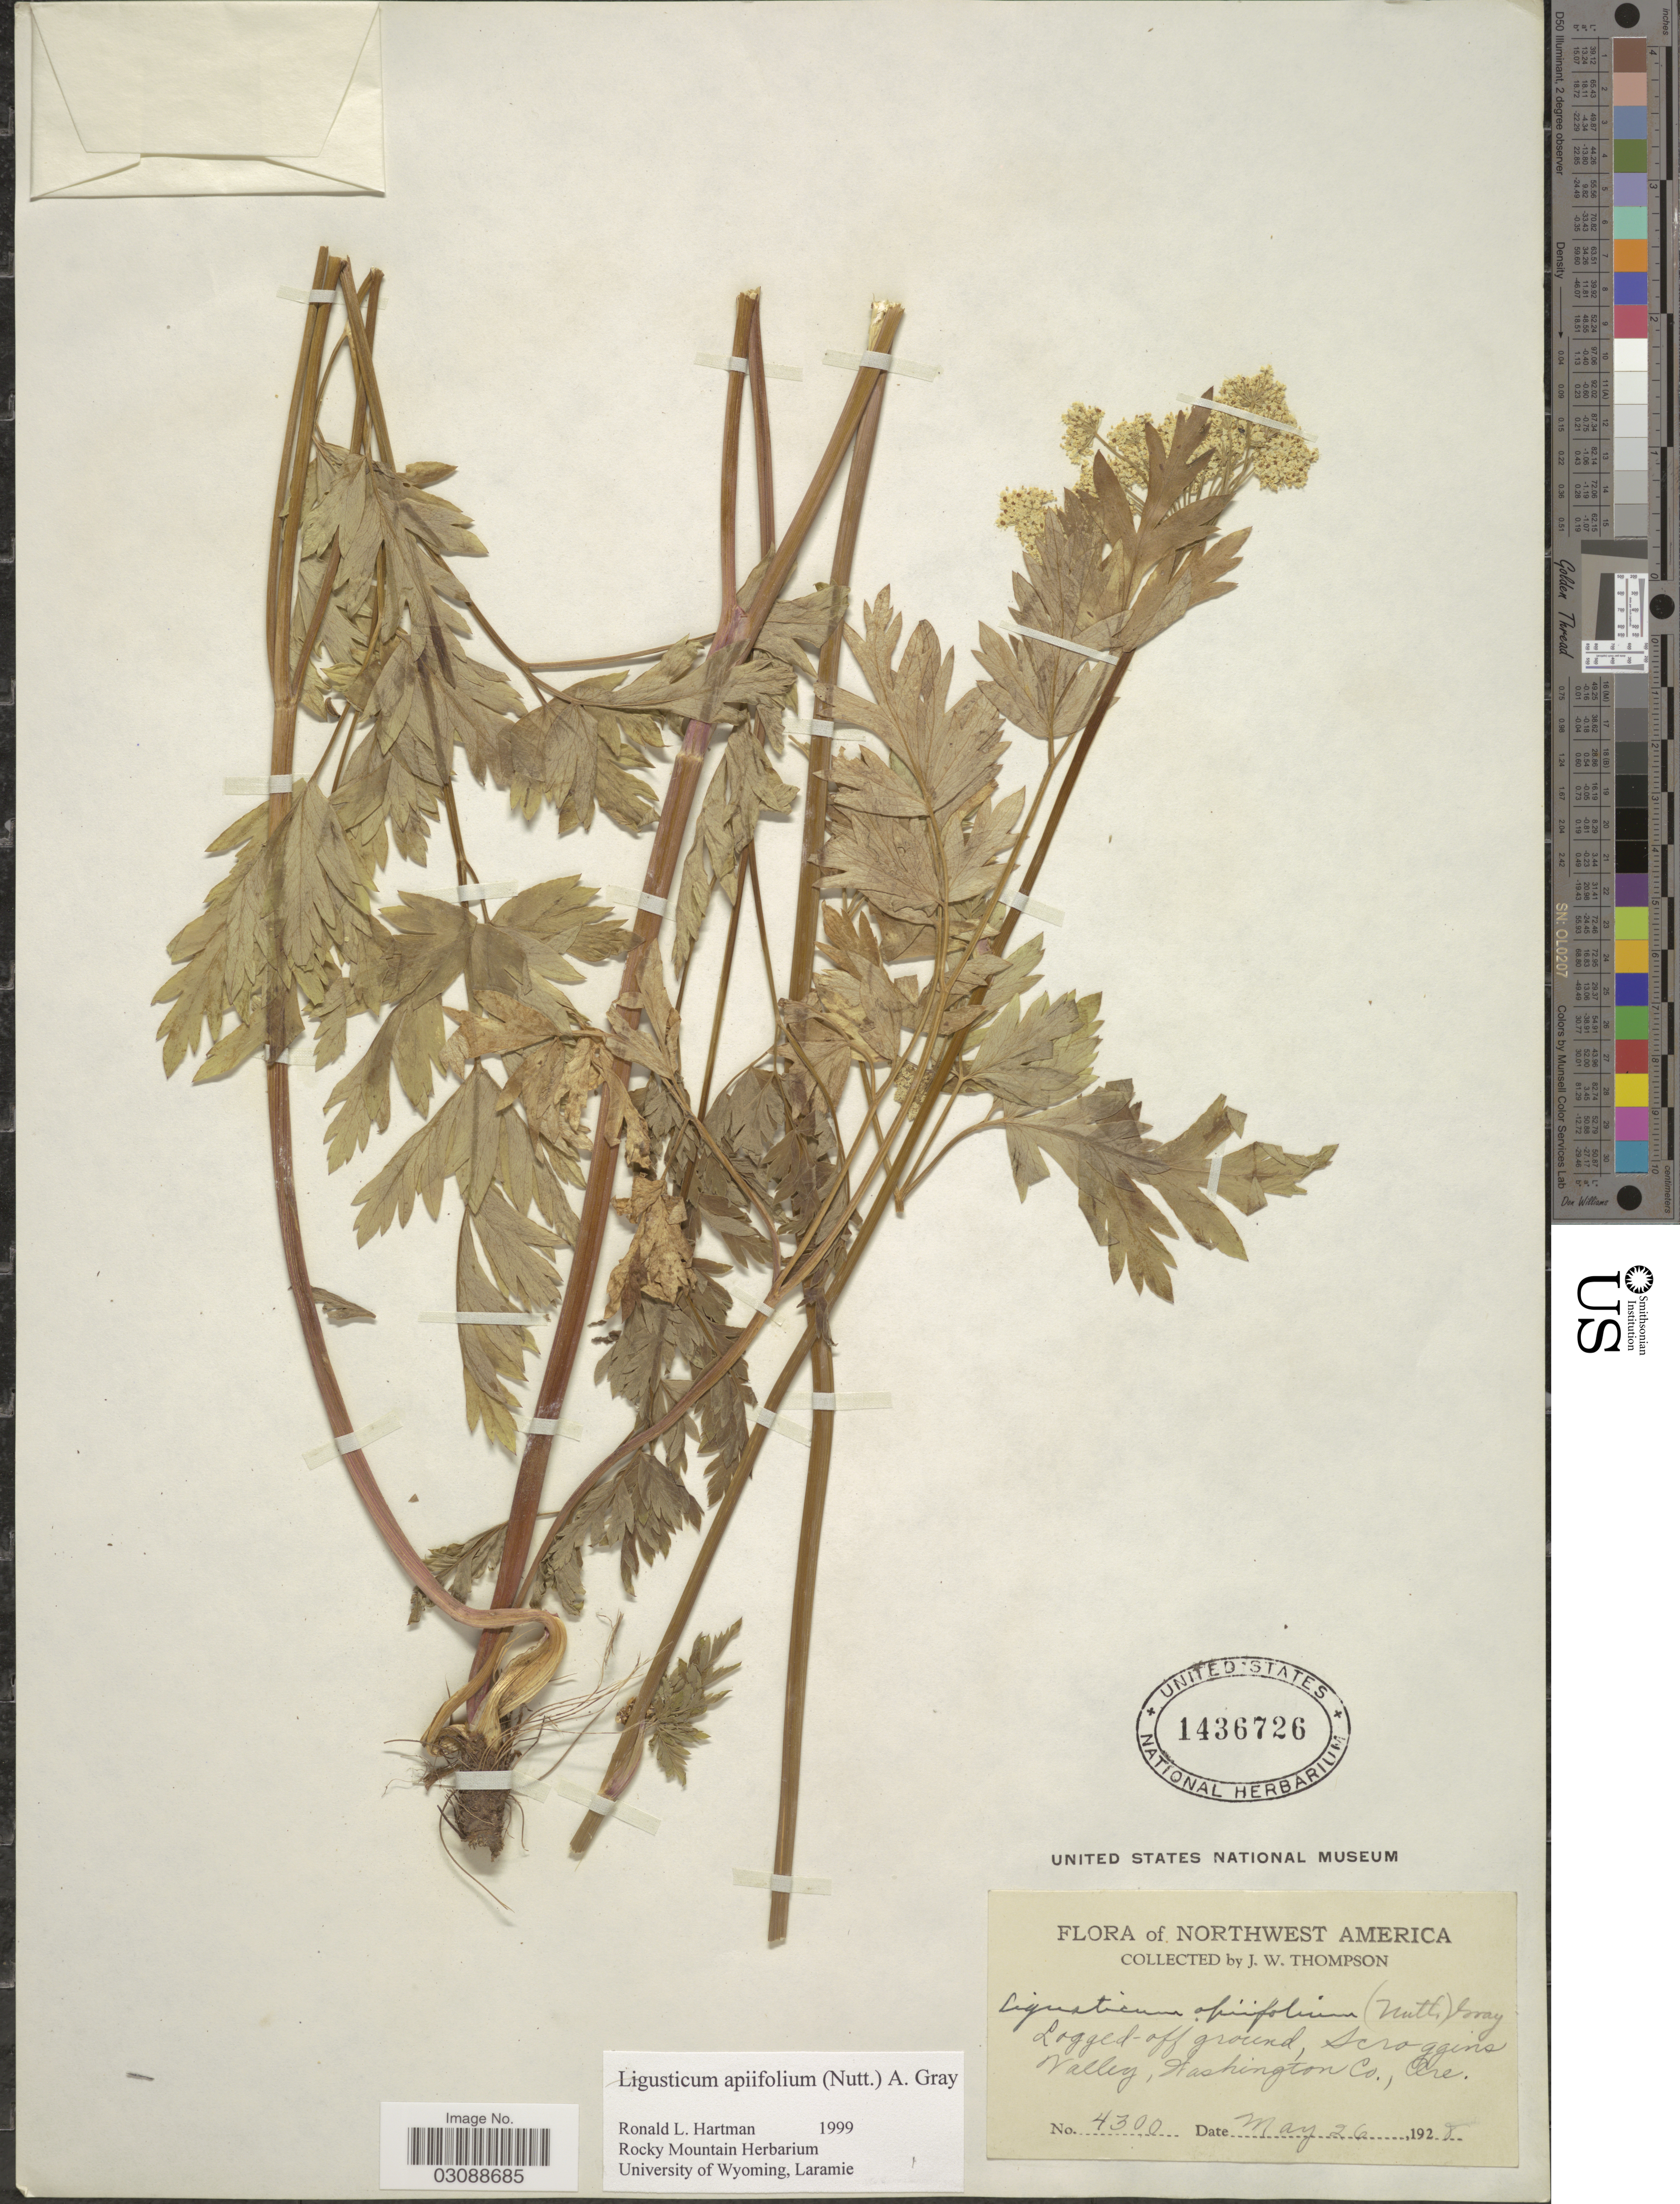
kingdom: Plantae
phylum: Tracheophyta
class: Magnoliopsida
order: Apiales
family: Apiaceae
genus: Ligusticum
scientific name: Ligusticum apiifolium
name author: (Nutt. ex Torr. & A. Gray) A. Gray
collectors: J. Thompson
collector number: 4300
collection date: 1928-05-26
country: United States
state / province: Oregon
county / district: Washington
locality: Northwest America. Logged-off ground, Scroggins Valley, Washington Co.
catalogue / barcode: US 1436726